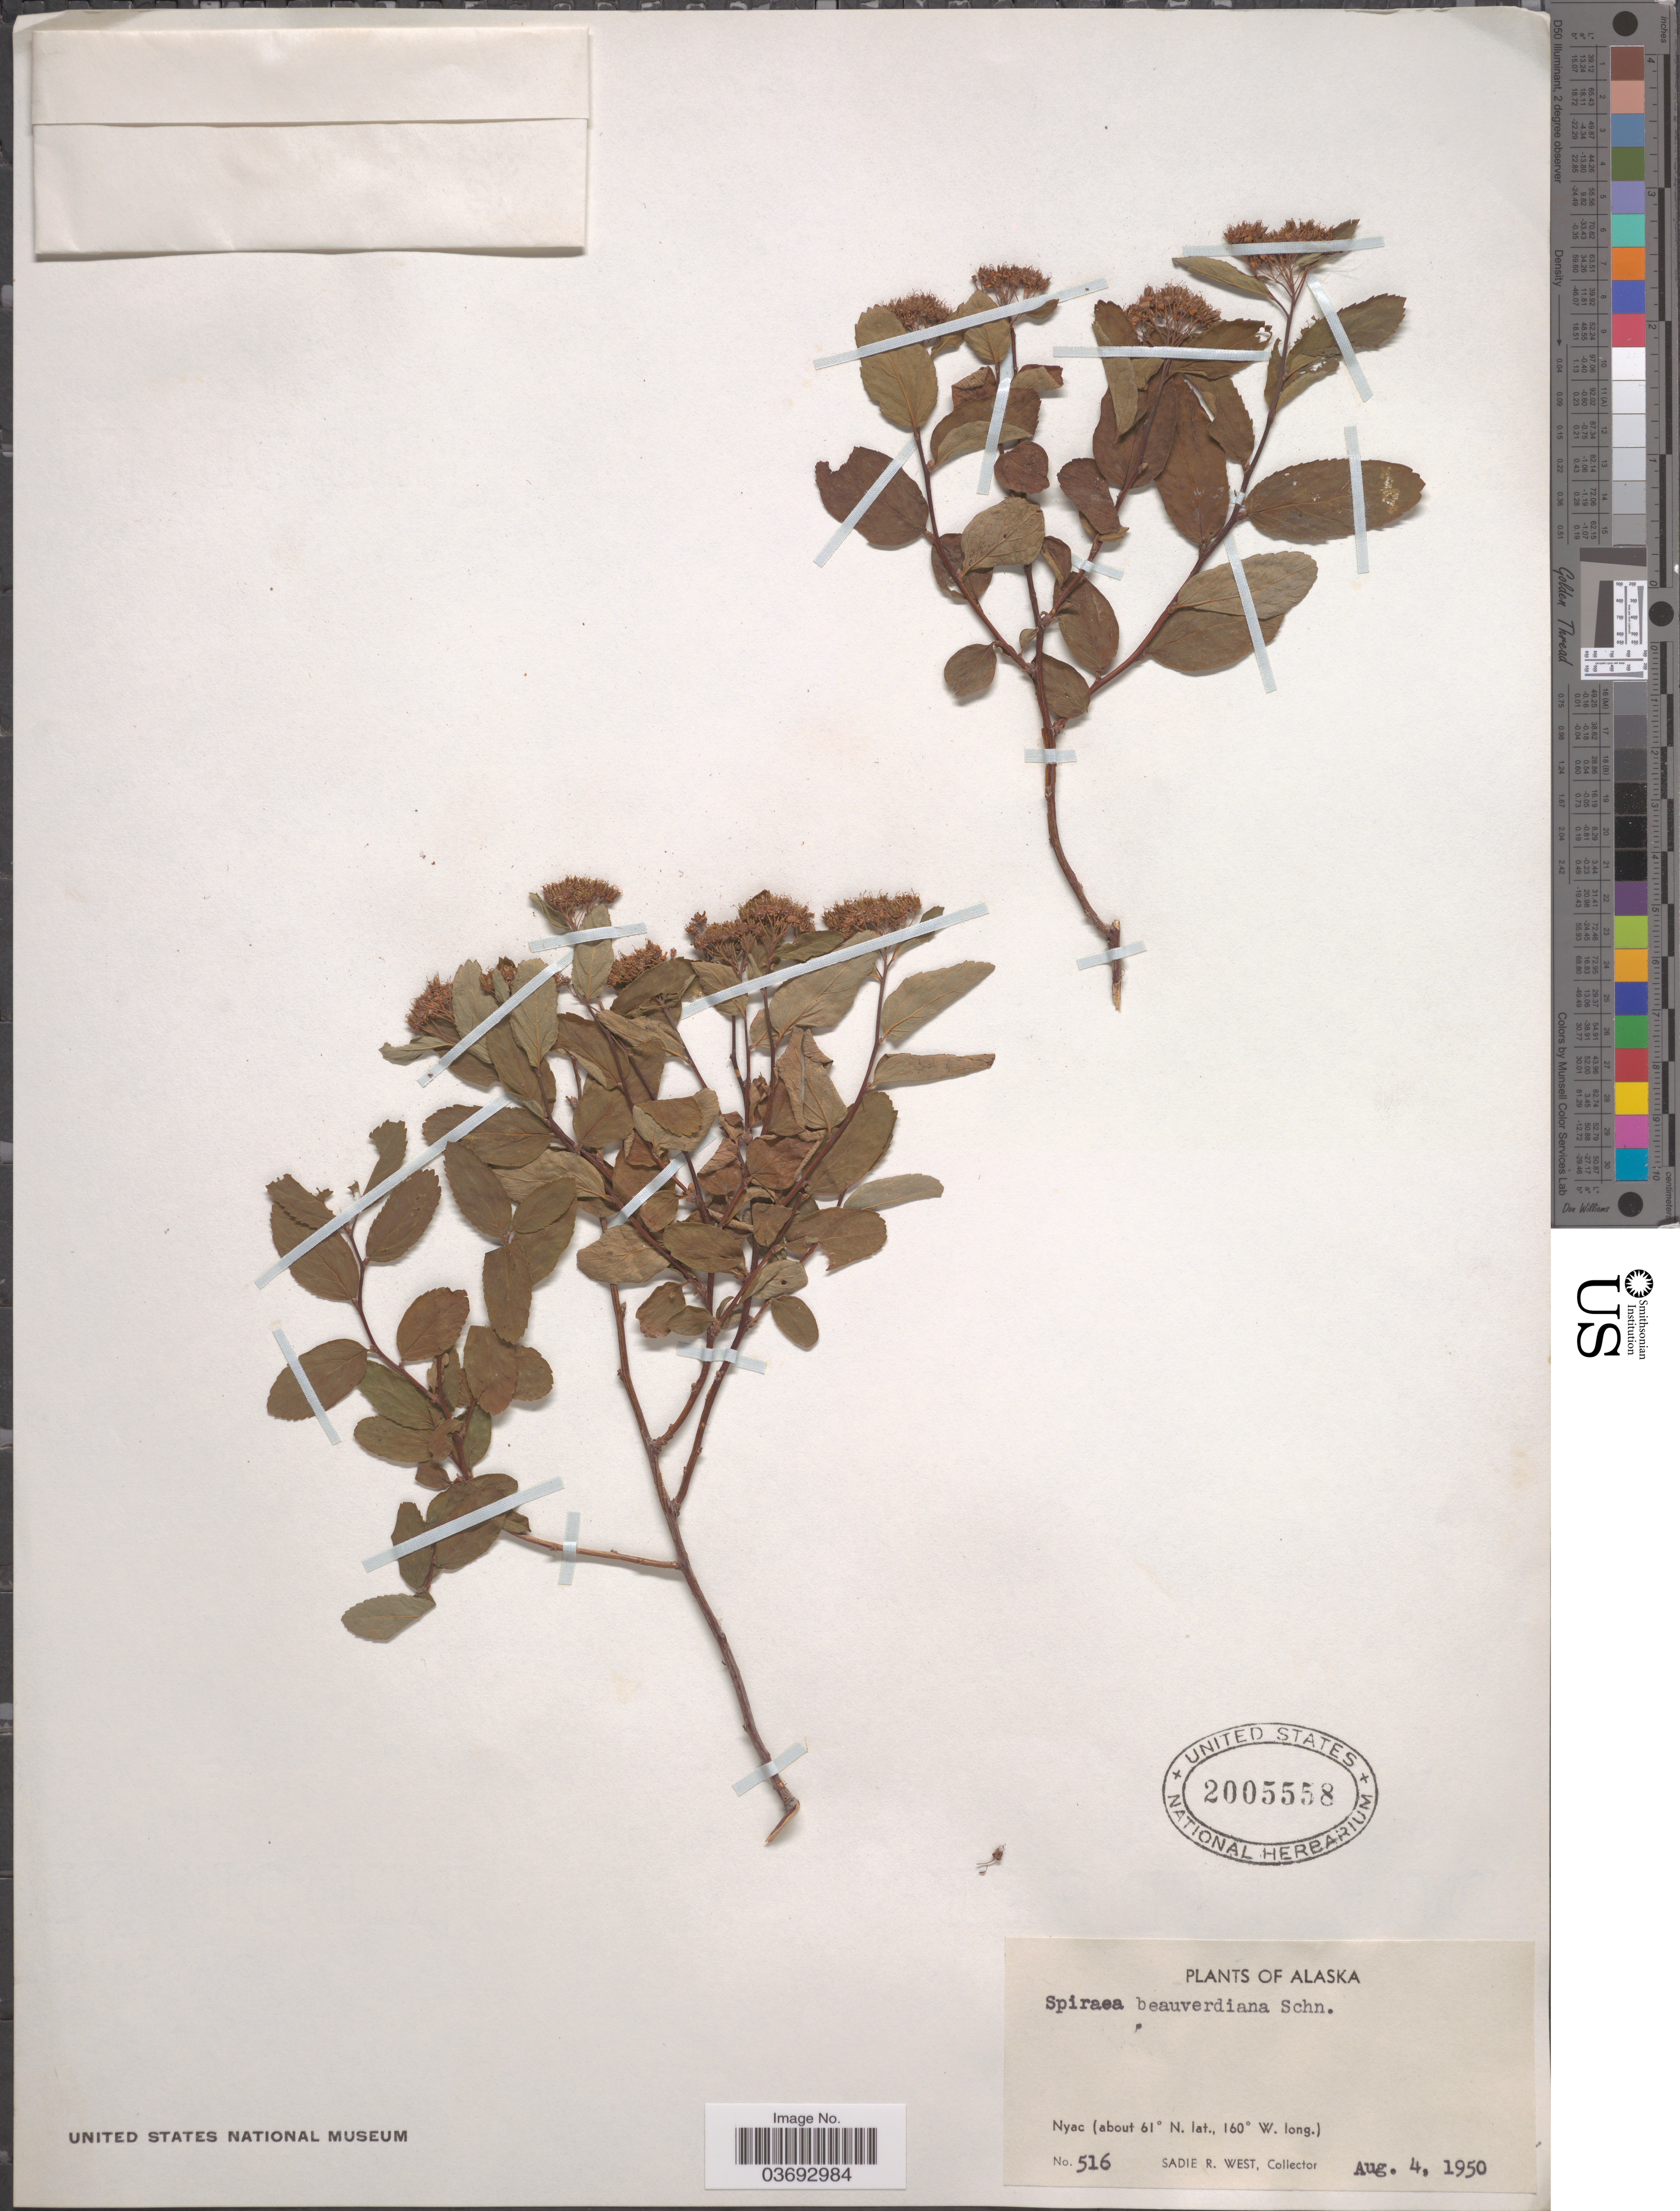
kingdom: Plantae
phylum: Tracheophyta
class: Magnoliopsida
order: Rosales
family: Rosaceae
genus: Spiraea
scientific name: Spiraea stevenii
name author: (C.K. Schneid.) Rydb.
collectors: S. R. West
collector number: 516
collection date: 1950-08-04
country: United States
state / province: Alaska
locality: Nyac.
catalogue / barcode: US 2005558